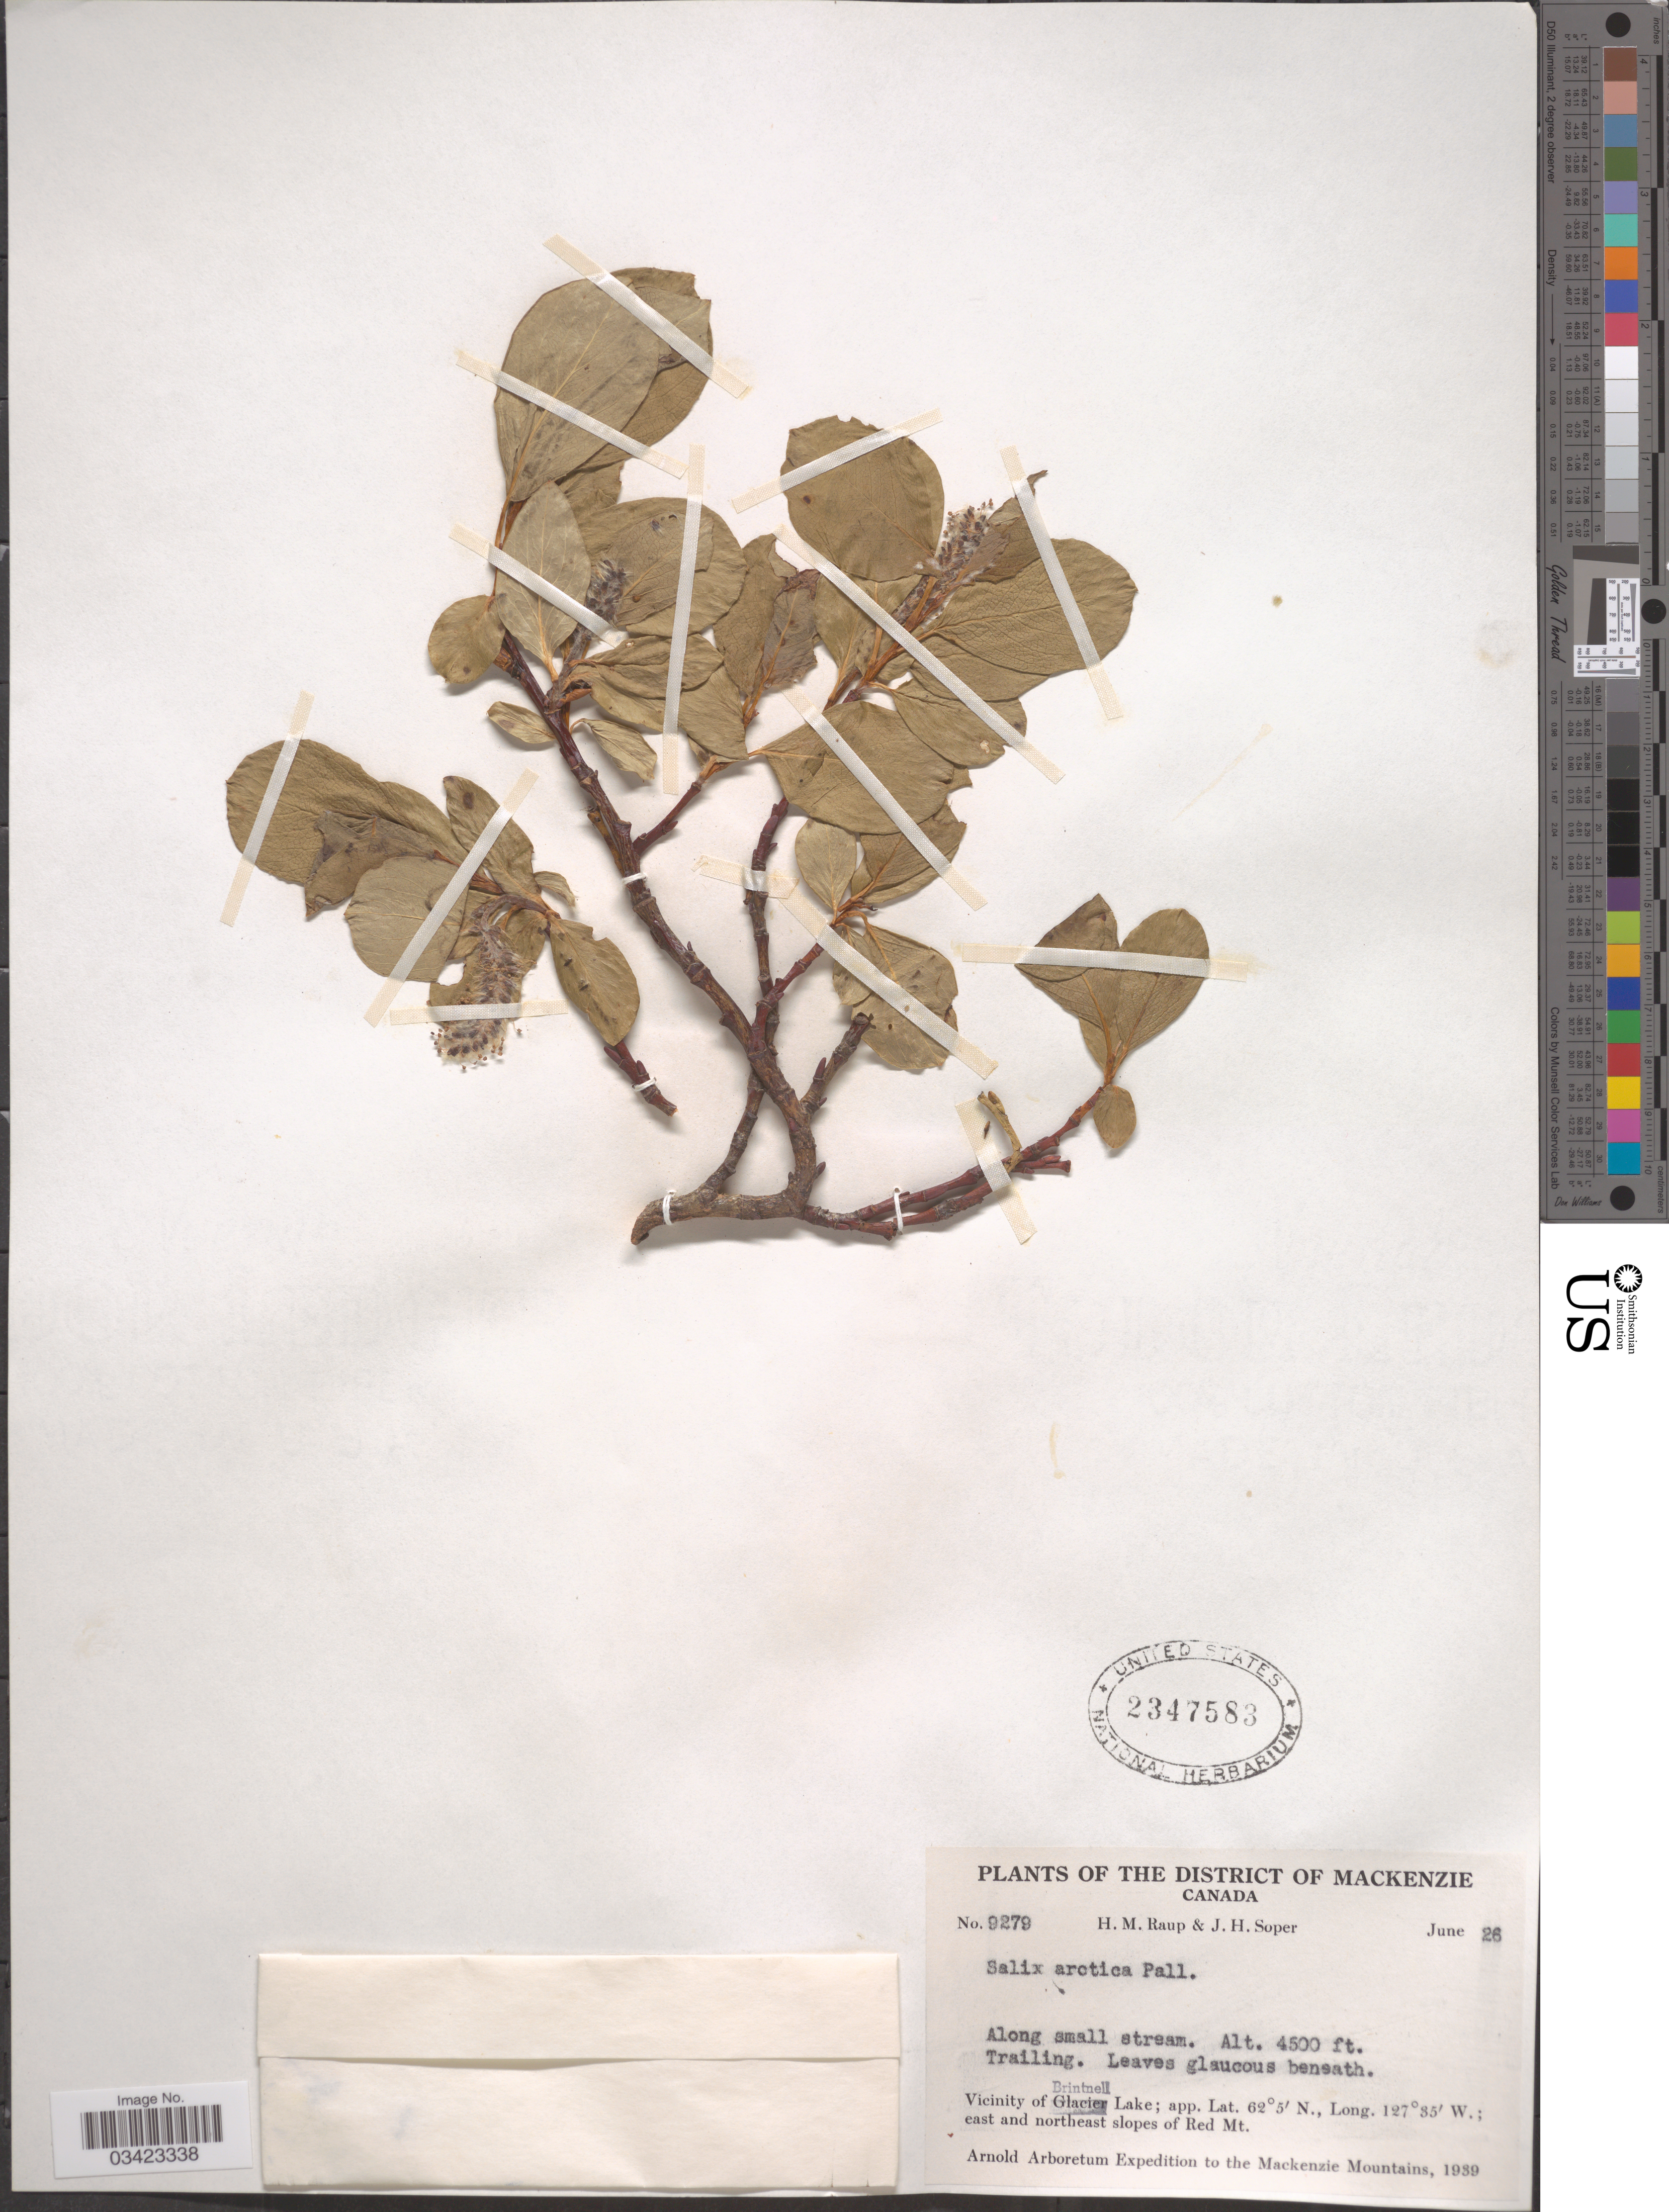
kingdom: Plantae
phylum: Tracheophyta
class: Magnoliopsida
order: Malpighiales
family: Salicaceae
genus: Salix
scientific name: Salix arctica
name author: Pall.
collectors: H. Raup & J. H. Soper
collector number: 9279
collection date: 1939-06-28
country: Canada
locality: The District of Mackenzie. Vicinity of Brintnell Lake. east and northeast slopes of Red Mt. The Mackenzie Mountains.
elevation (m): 1372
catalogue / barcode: US 2347583